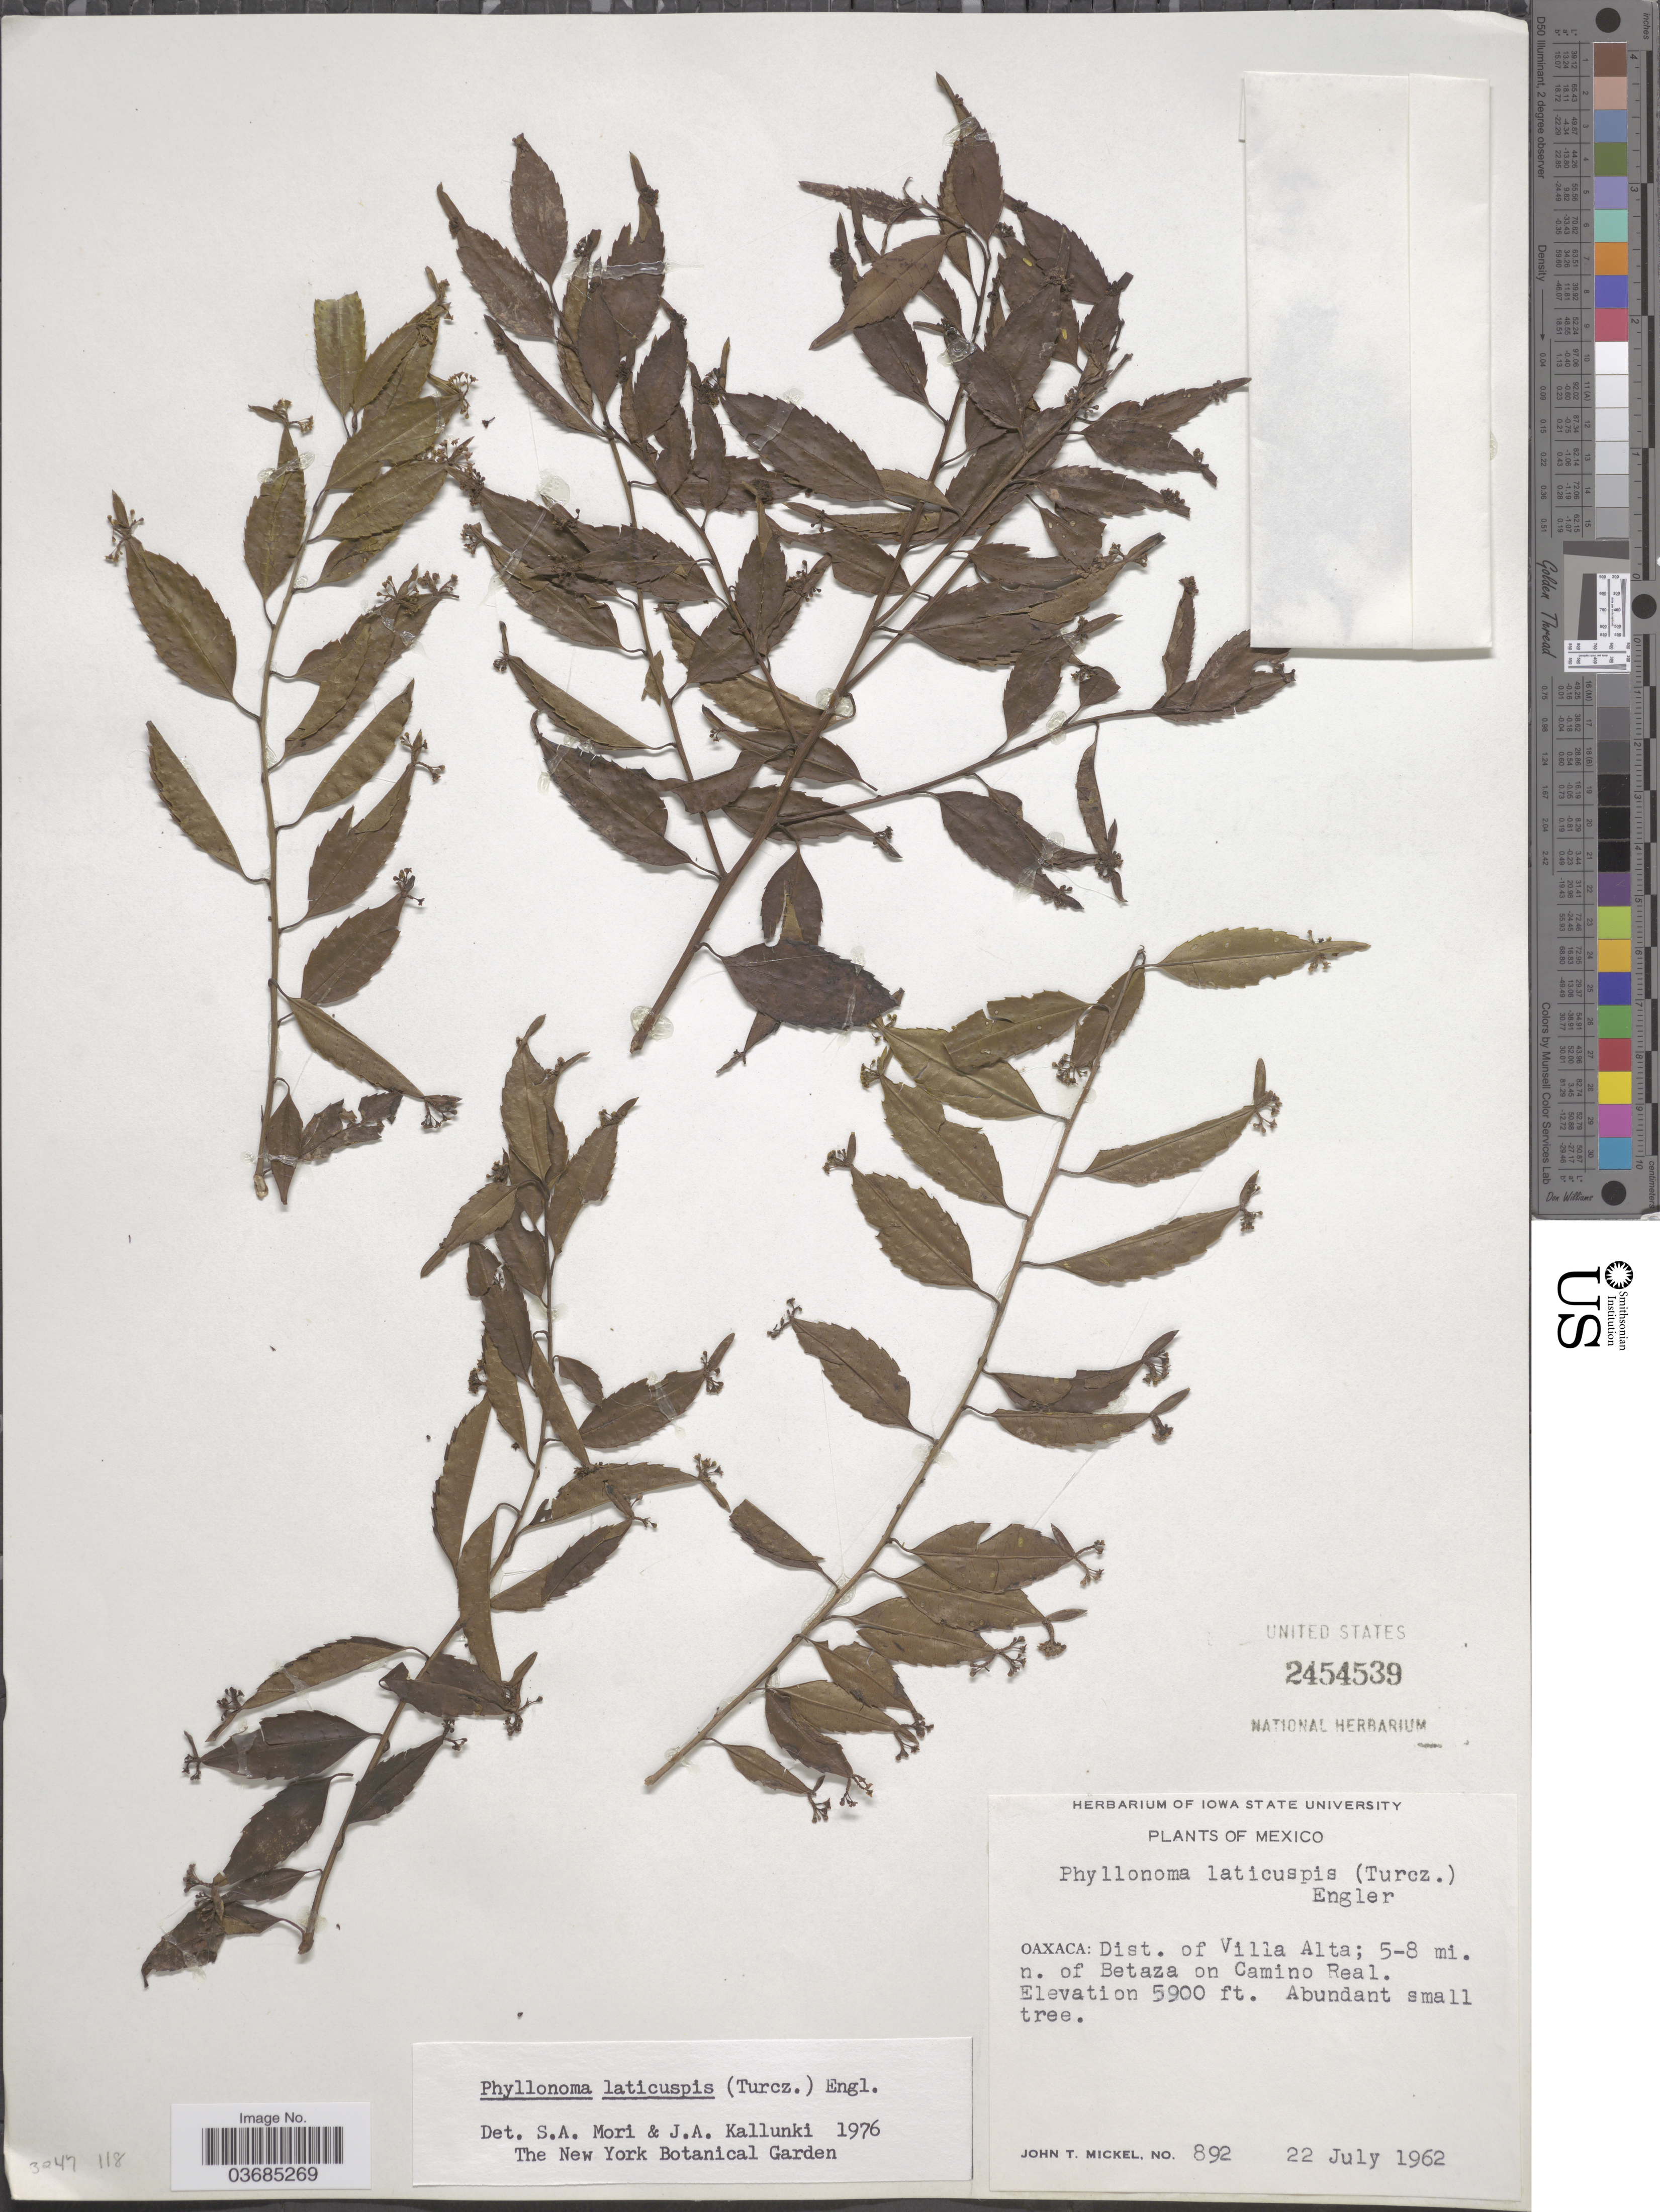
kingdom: Plantae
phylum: Tracheophyta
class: Magnoliopsida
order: Aquifoliales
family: Phyllonomaceae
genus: Phyllonoma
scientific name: Phyllonoma laticuspis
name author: (Turcz.) Engl.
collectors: J. T. Mickel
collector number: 892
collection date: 1962-07-22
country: Mexico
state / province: Oaxaca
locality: Dist. of Villa Alta; 5-8 mi. n. of Betaza on Camino Real.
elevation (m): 1798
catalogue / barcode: US 2454539